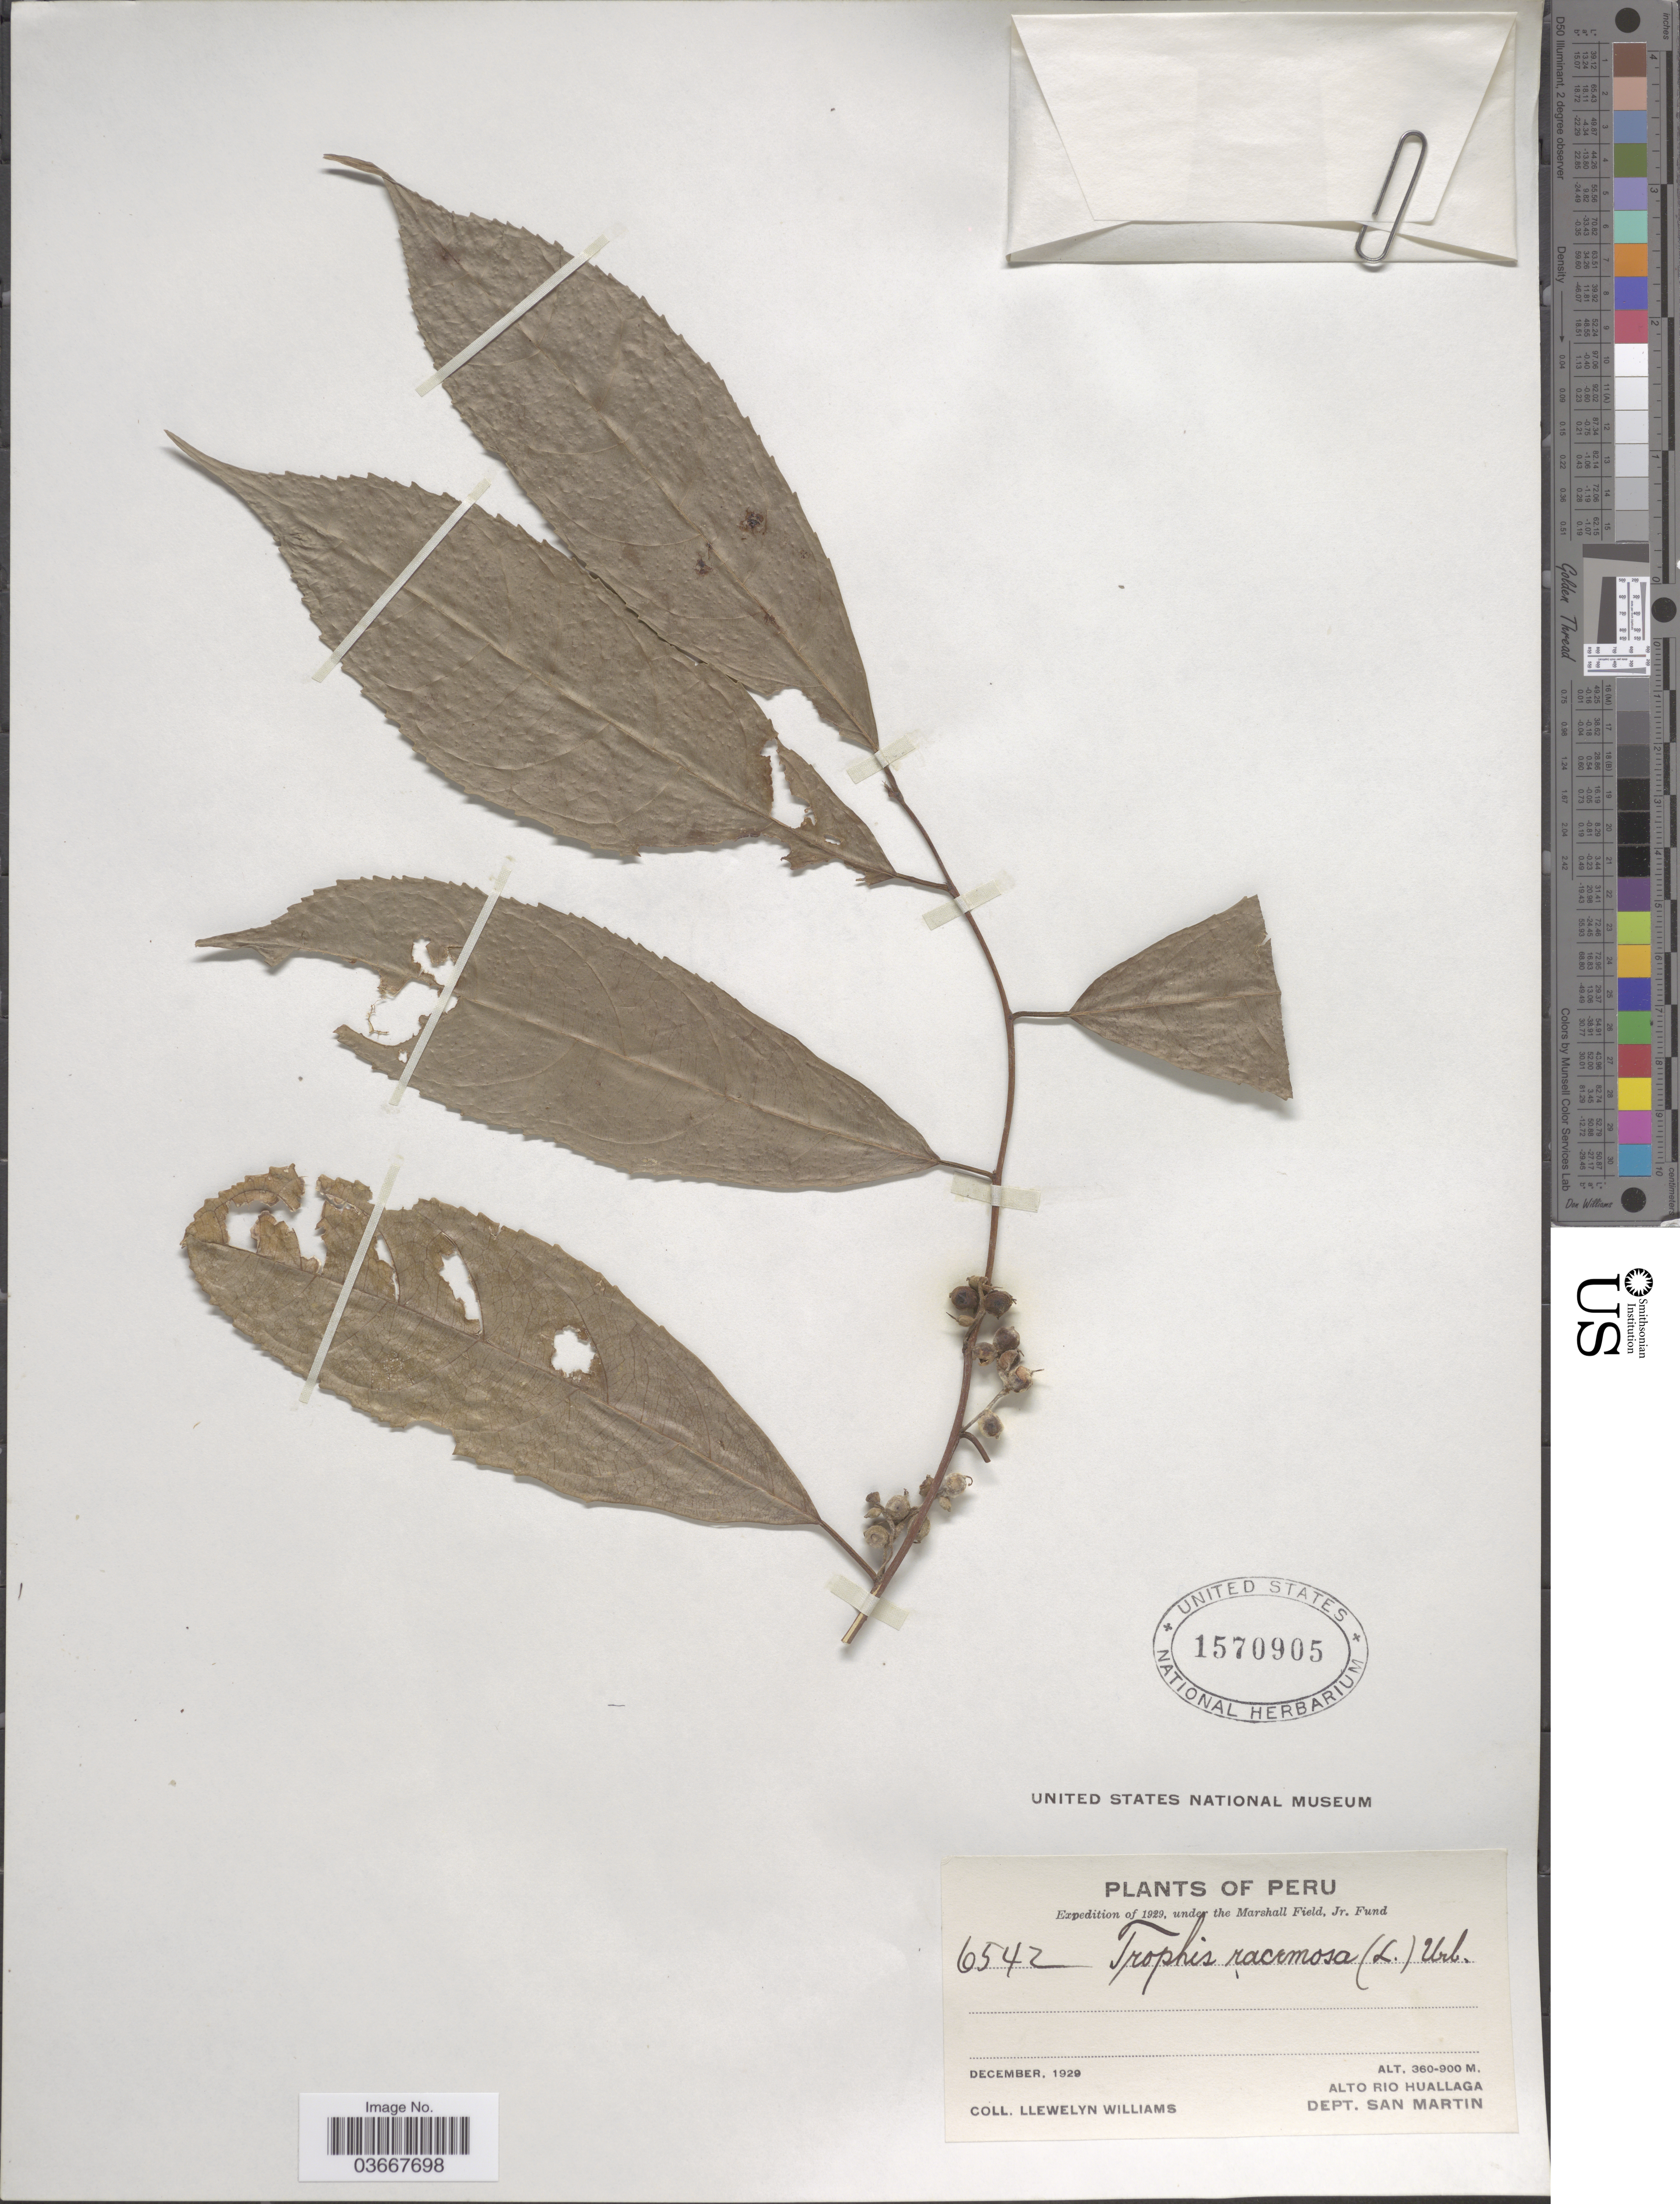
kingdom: Plantae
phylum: Tracheophyta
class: Magnoliopsida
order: Rosales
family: Moraceae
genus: Trophis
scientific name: Trophis racemosa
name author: (L.) Urb.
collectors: Ll. Williams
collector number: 6542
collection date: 1929-12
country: Peru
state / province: San Martín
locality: Alto Rio Huallaga. Dept. San Martin.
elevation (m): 360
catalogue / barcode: US 1570905